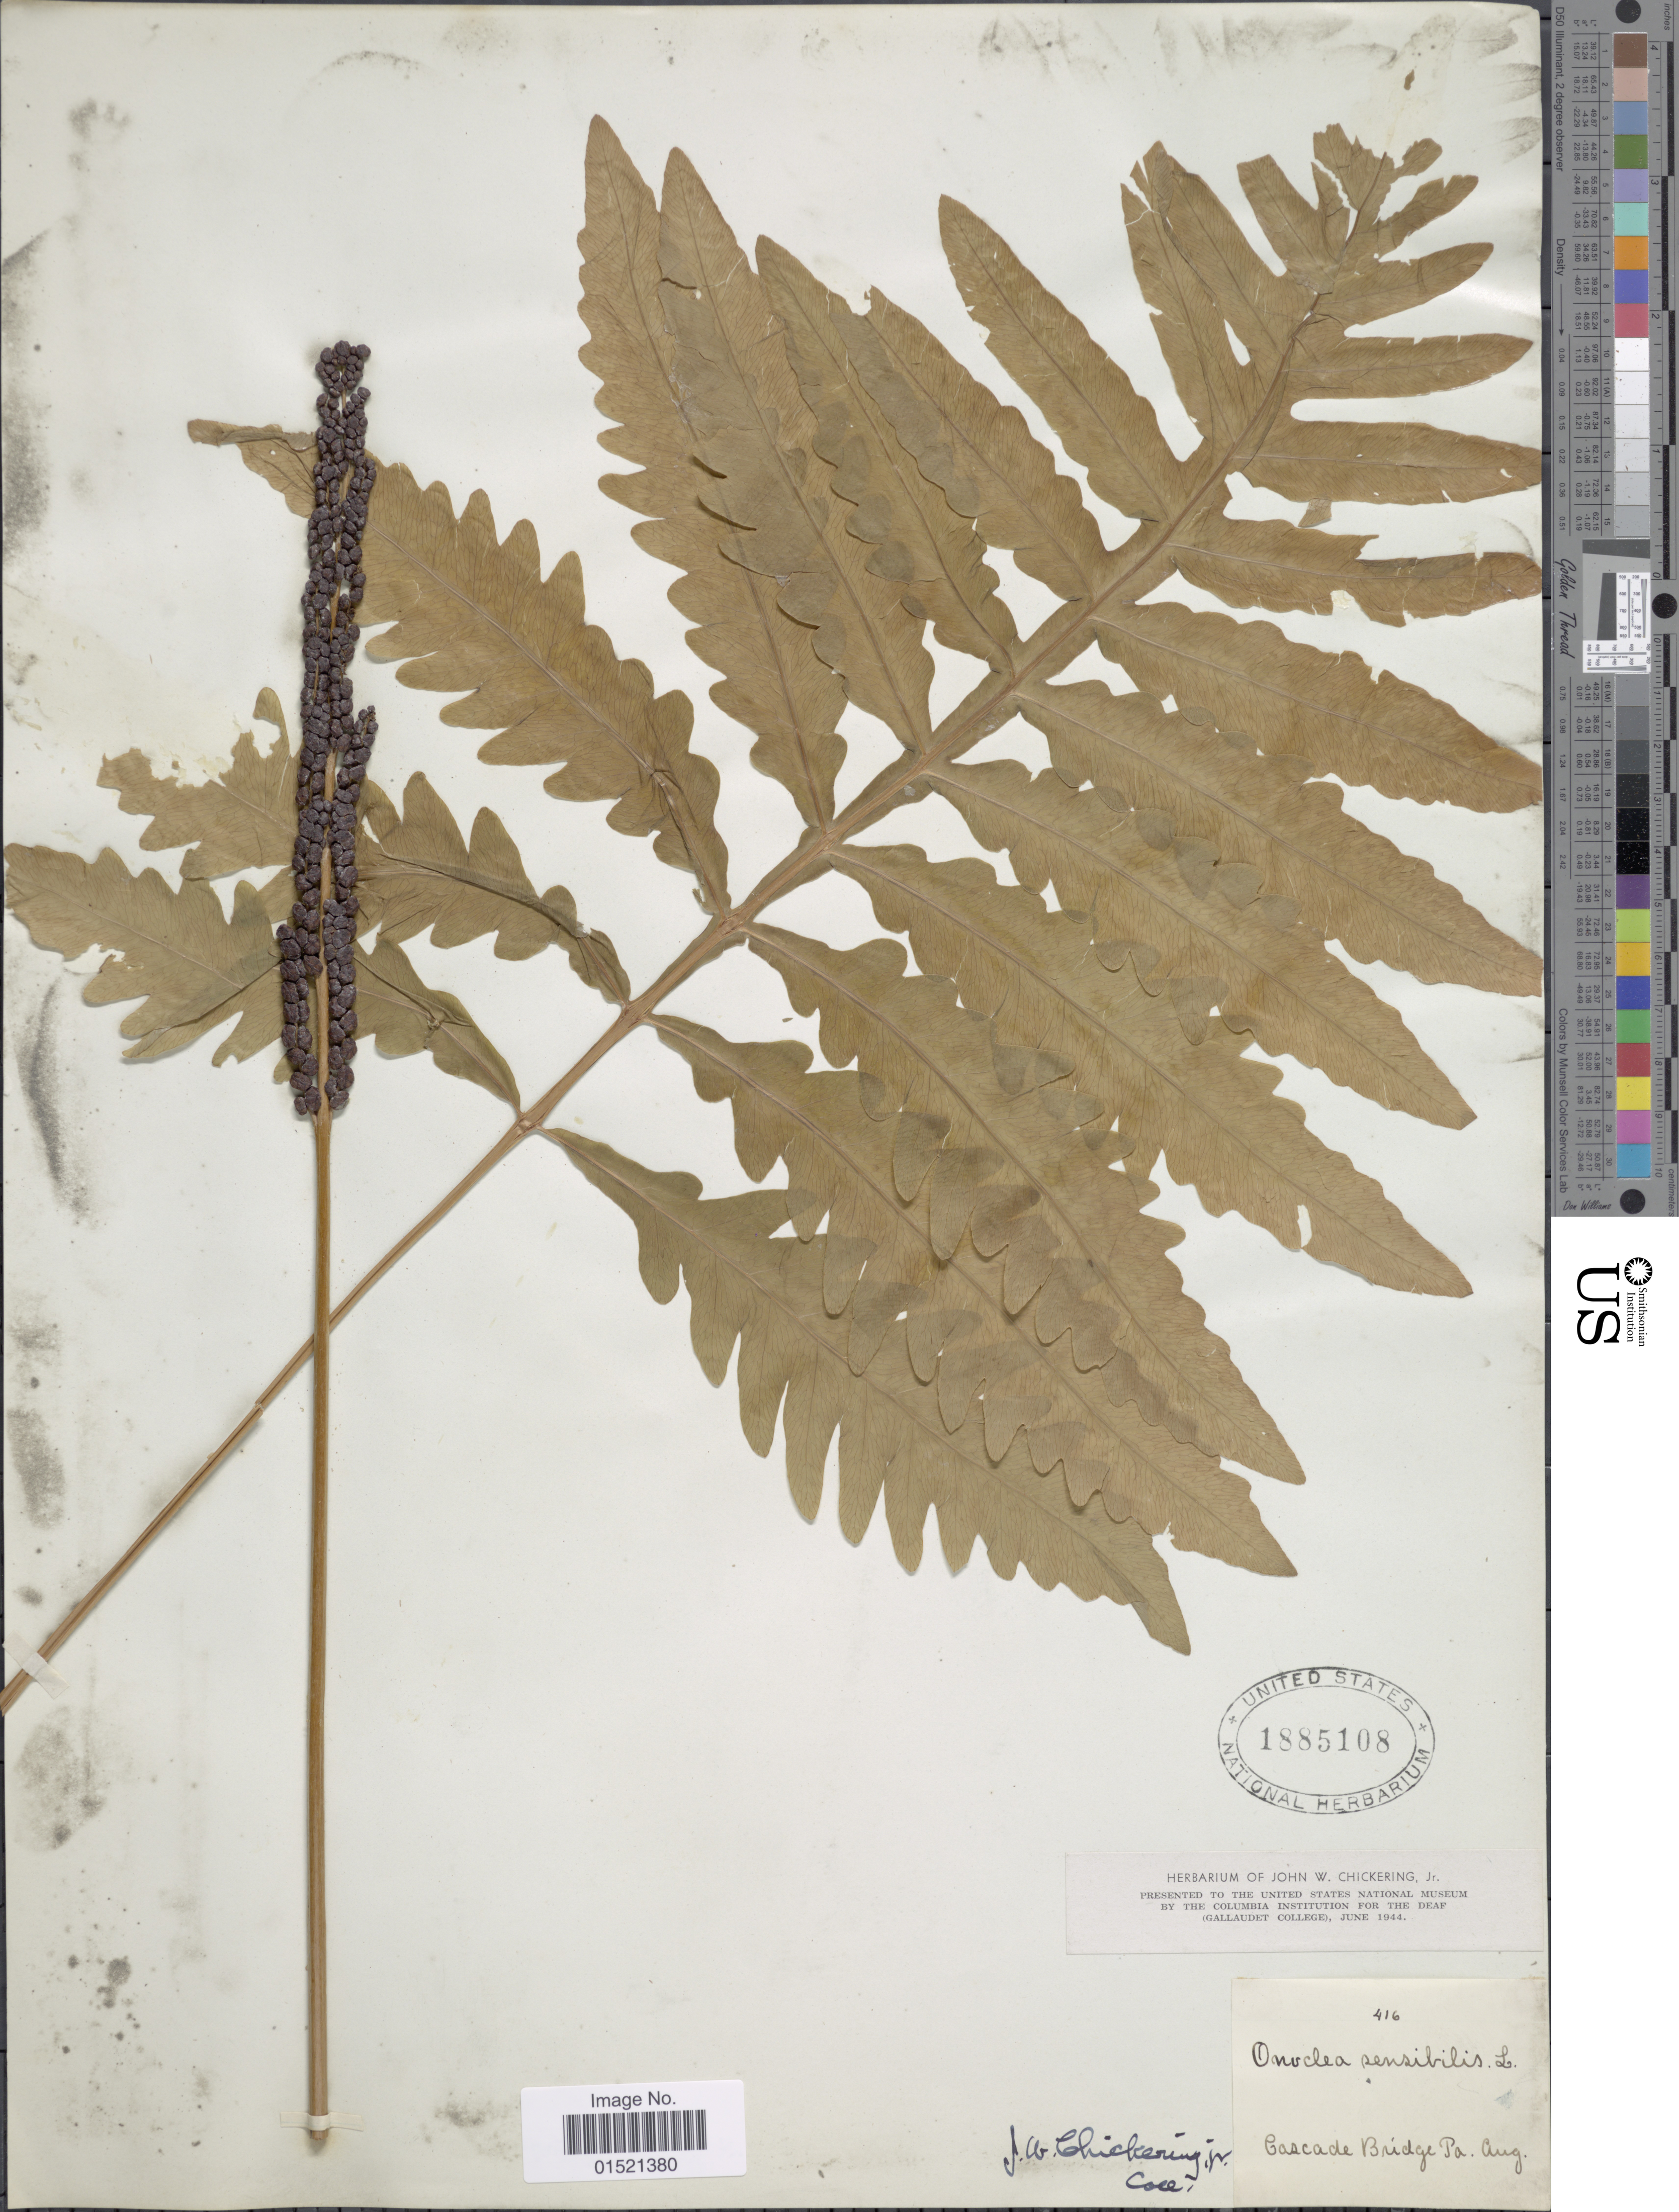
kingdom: Plantae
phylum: Tracheophyta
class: Polypodiopsida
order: Polypodiales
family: Onocleaceae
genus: Onoclea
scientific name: Onoclea sensibilis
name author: L.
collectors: J. W. Chickering Jr.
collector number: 416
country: United States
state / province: Pennsylvania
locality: Cascade Bridge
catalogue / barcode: US 1885108